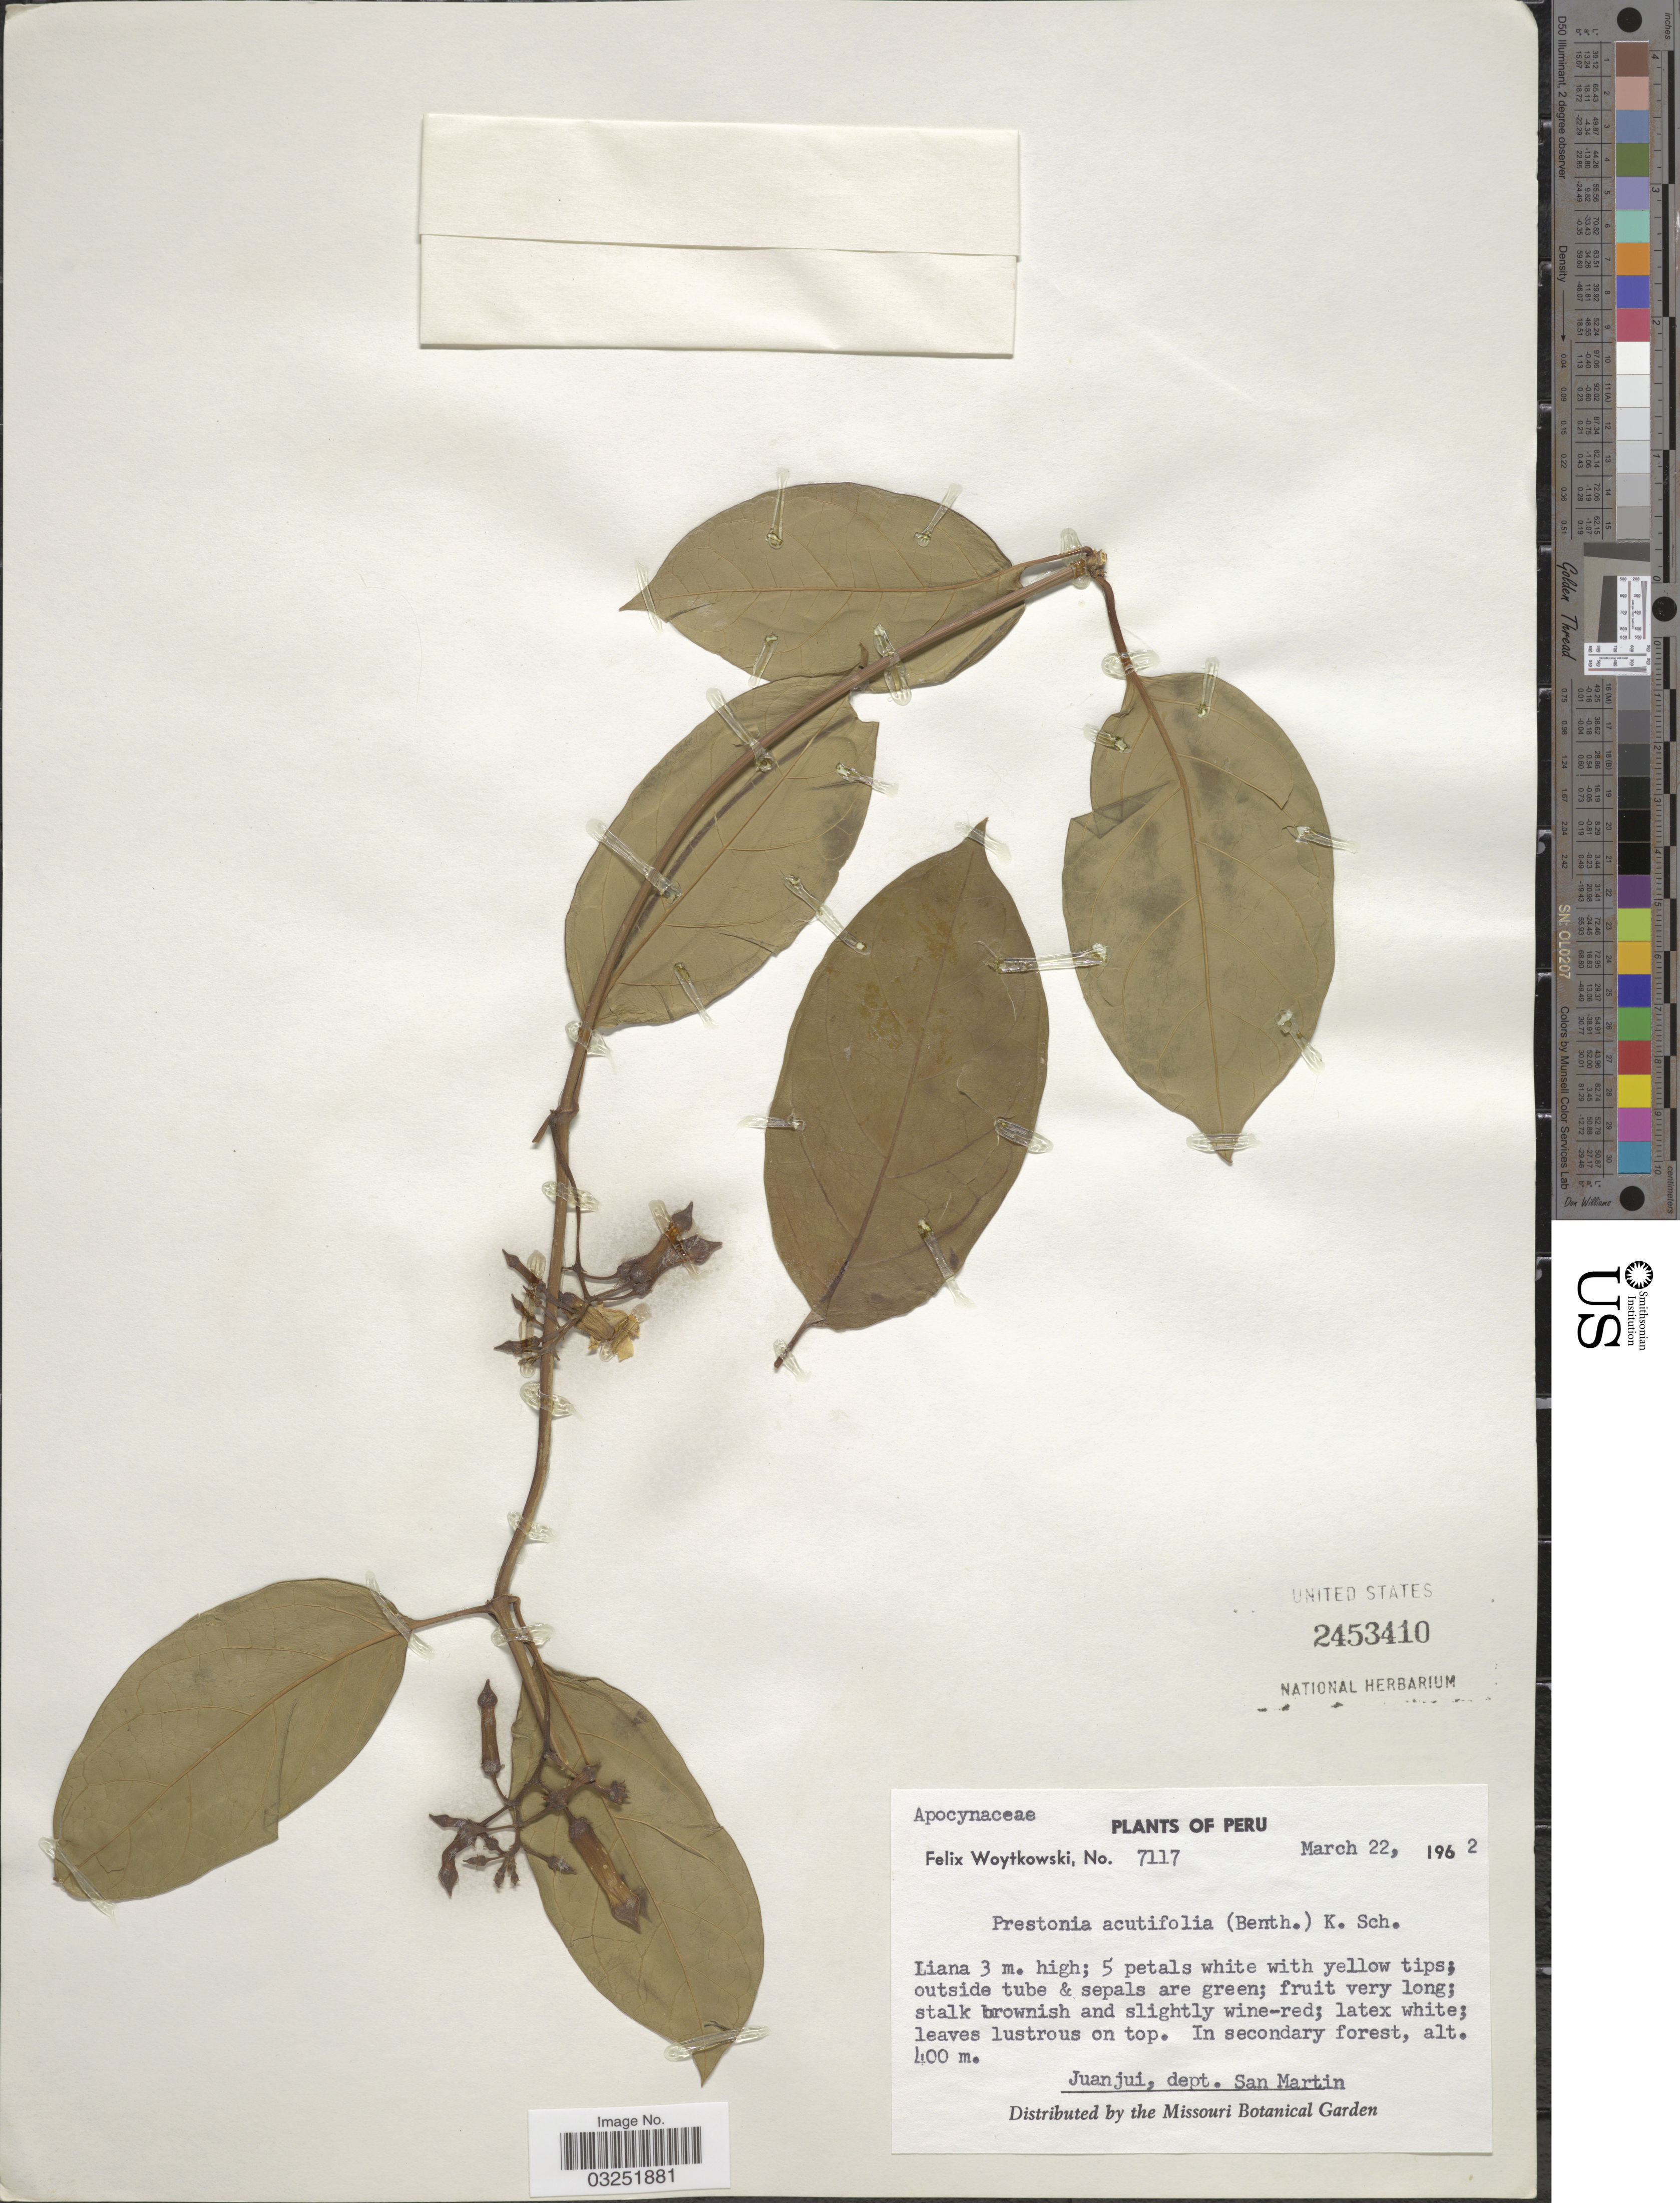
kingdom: Plantae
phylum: Tracheophyta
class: Magnoliopsida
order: Gentianales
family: Apocynaceae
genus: Prestonia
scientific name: Prestonia acutifolia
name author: (Benth. & Müll. Arg.) K. Schum.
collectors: F. Woytkowski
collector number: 7117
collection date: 1962-03-22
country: Peru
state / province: San Martín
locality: Juanjui, dept. San Martin.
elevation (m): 400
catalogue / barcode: US 2453410